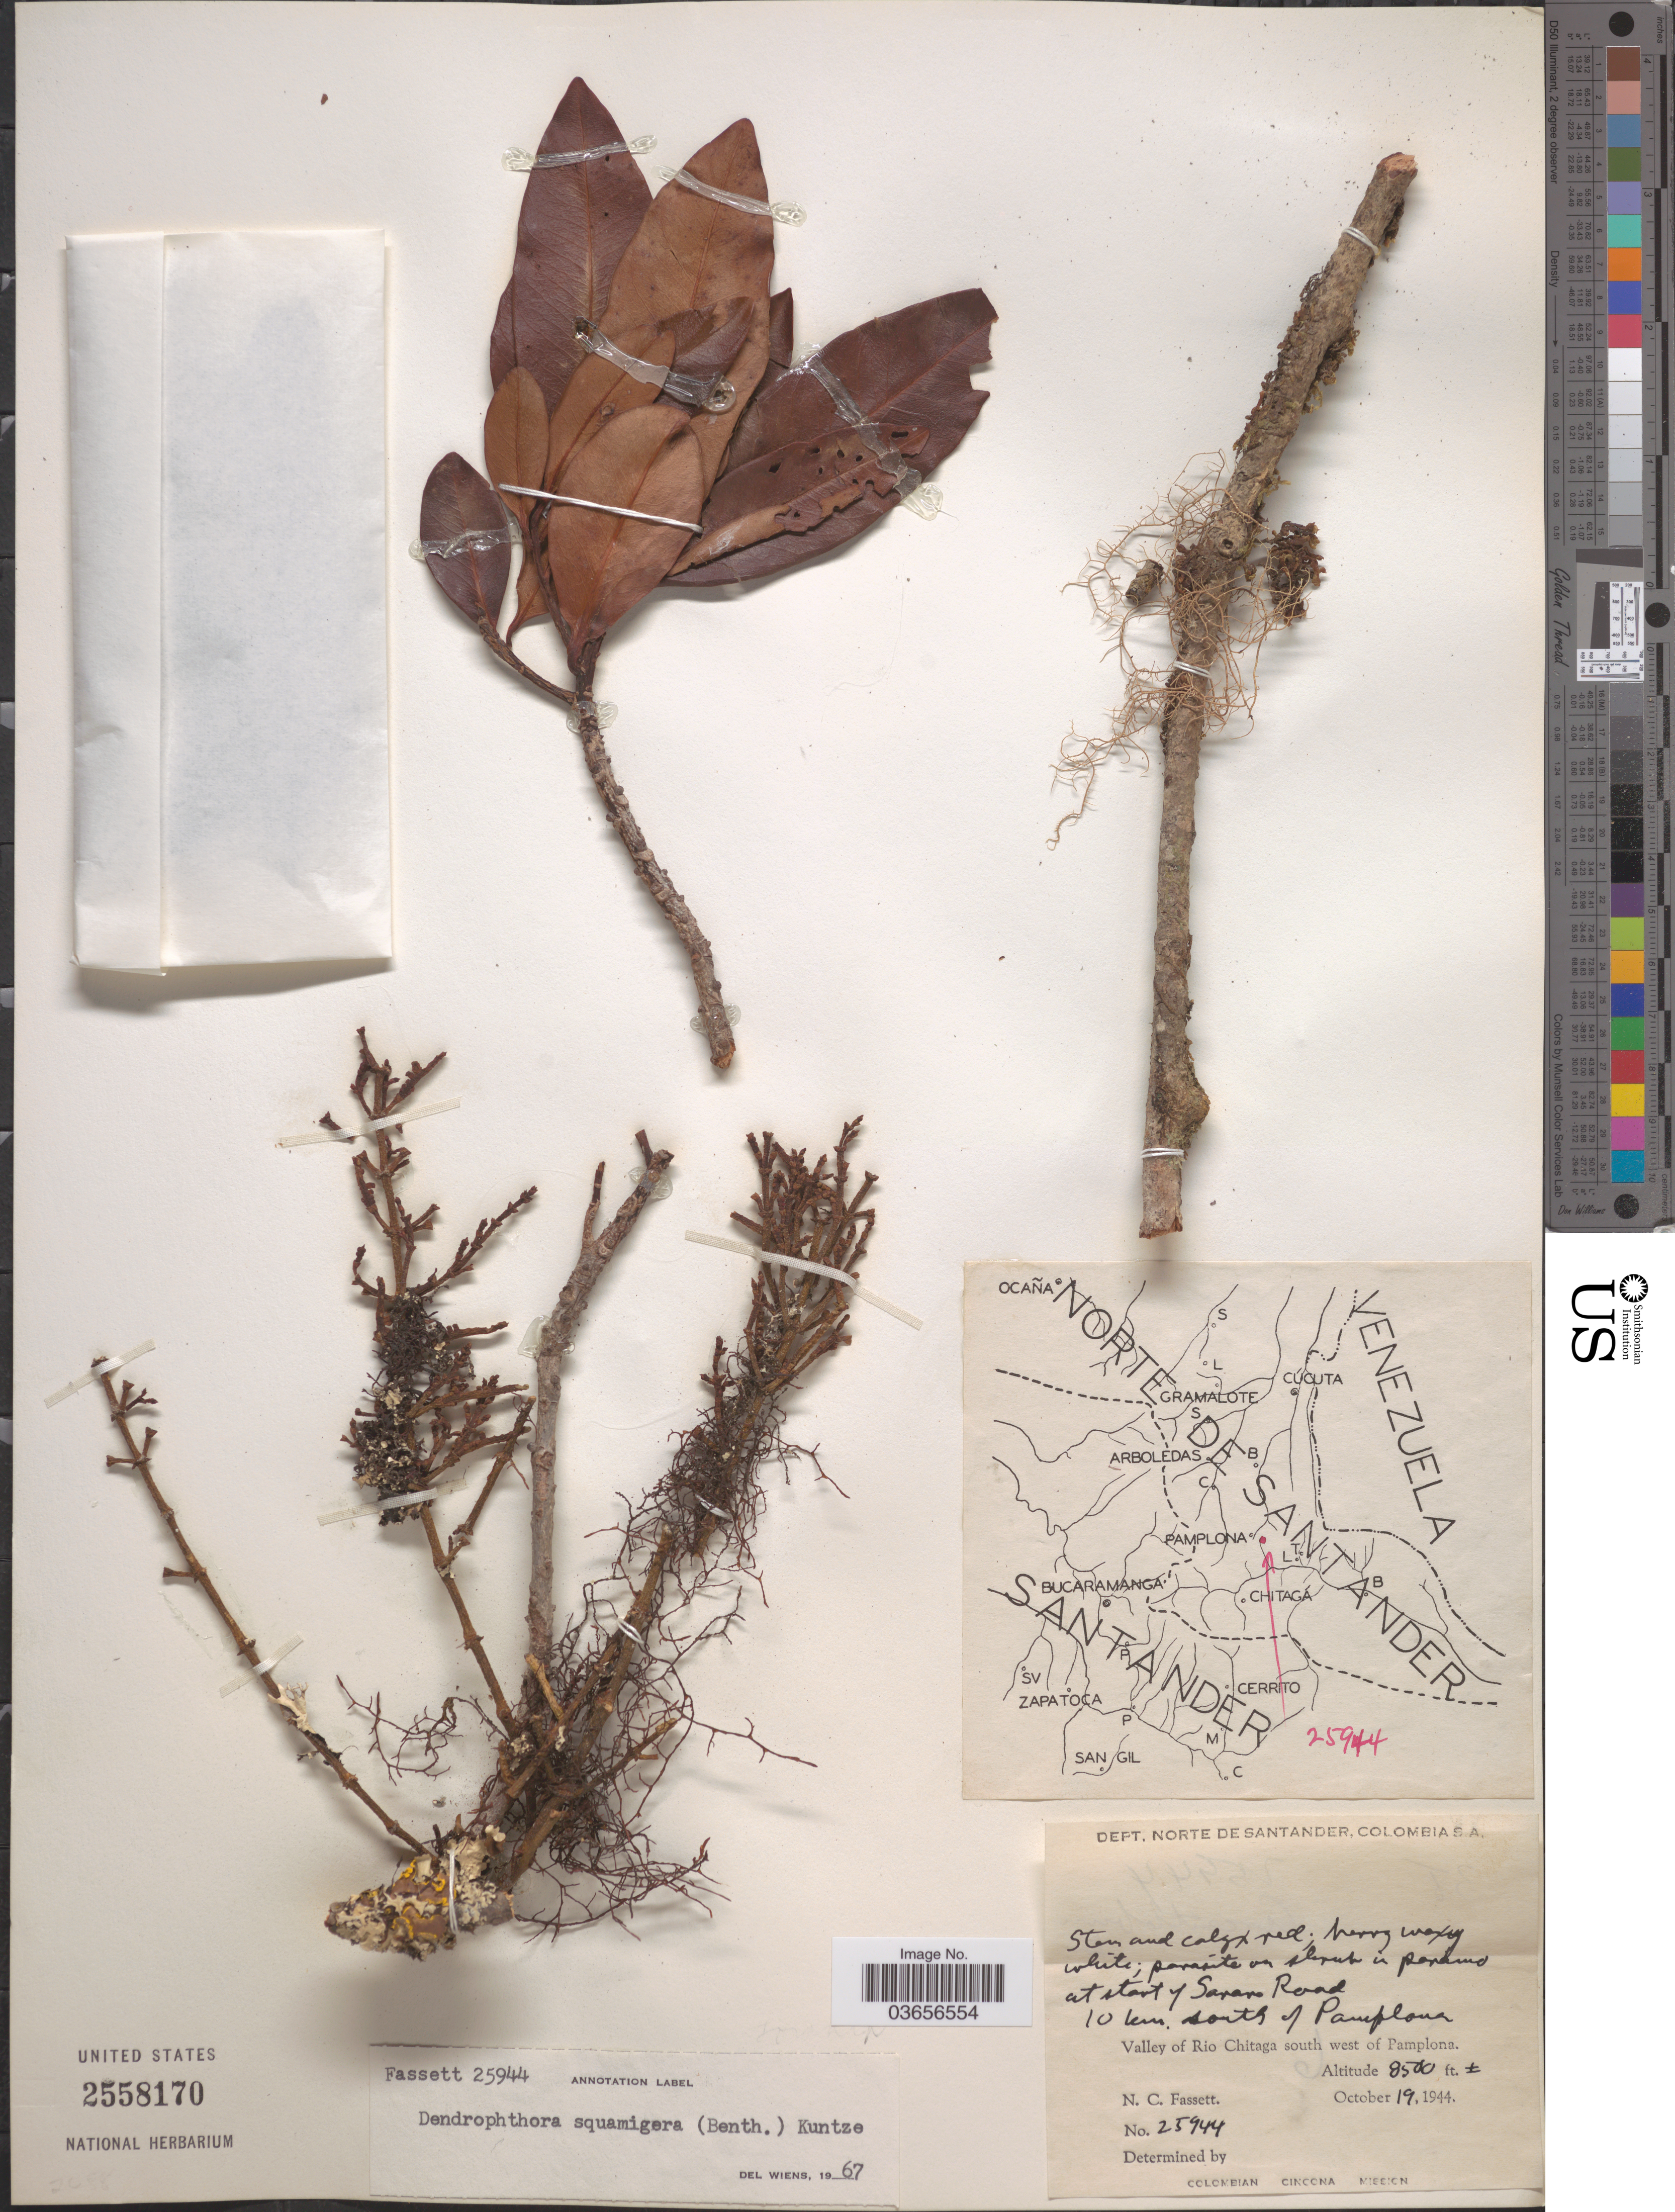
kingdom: Plantae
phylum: Tracheophyta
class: Magnoliopsida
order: Santalales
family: Viscaceae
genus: Dendrophthora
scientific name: Dendrophthora squamigera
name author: (Benth.) Kuntze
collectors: N. C. Fassett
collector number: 25944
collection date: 1944-10-19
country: Colombia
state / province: Norte de Santander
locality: Dept. Norte de Santander. At start of Sarare Road, 10 km. south of Pamplona. Valley of Rio Chitaga south west of Pamplona.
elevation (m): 2591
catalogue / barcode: US 2558170